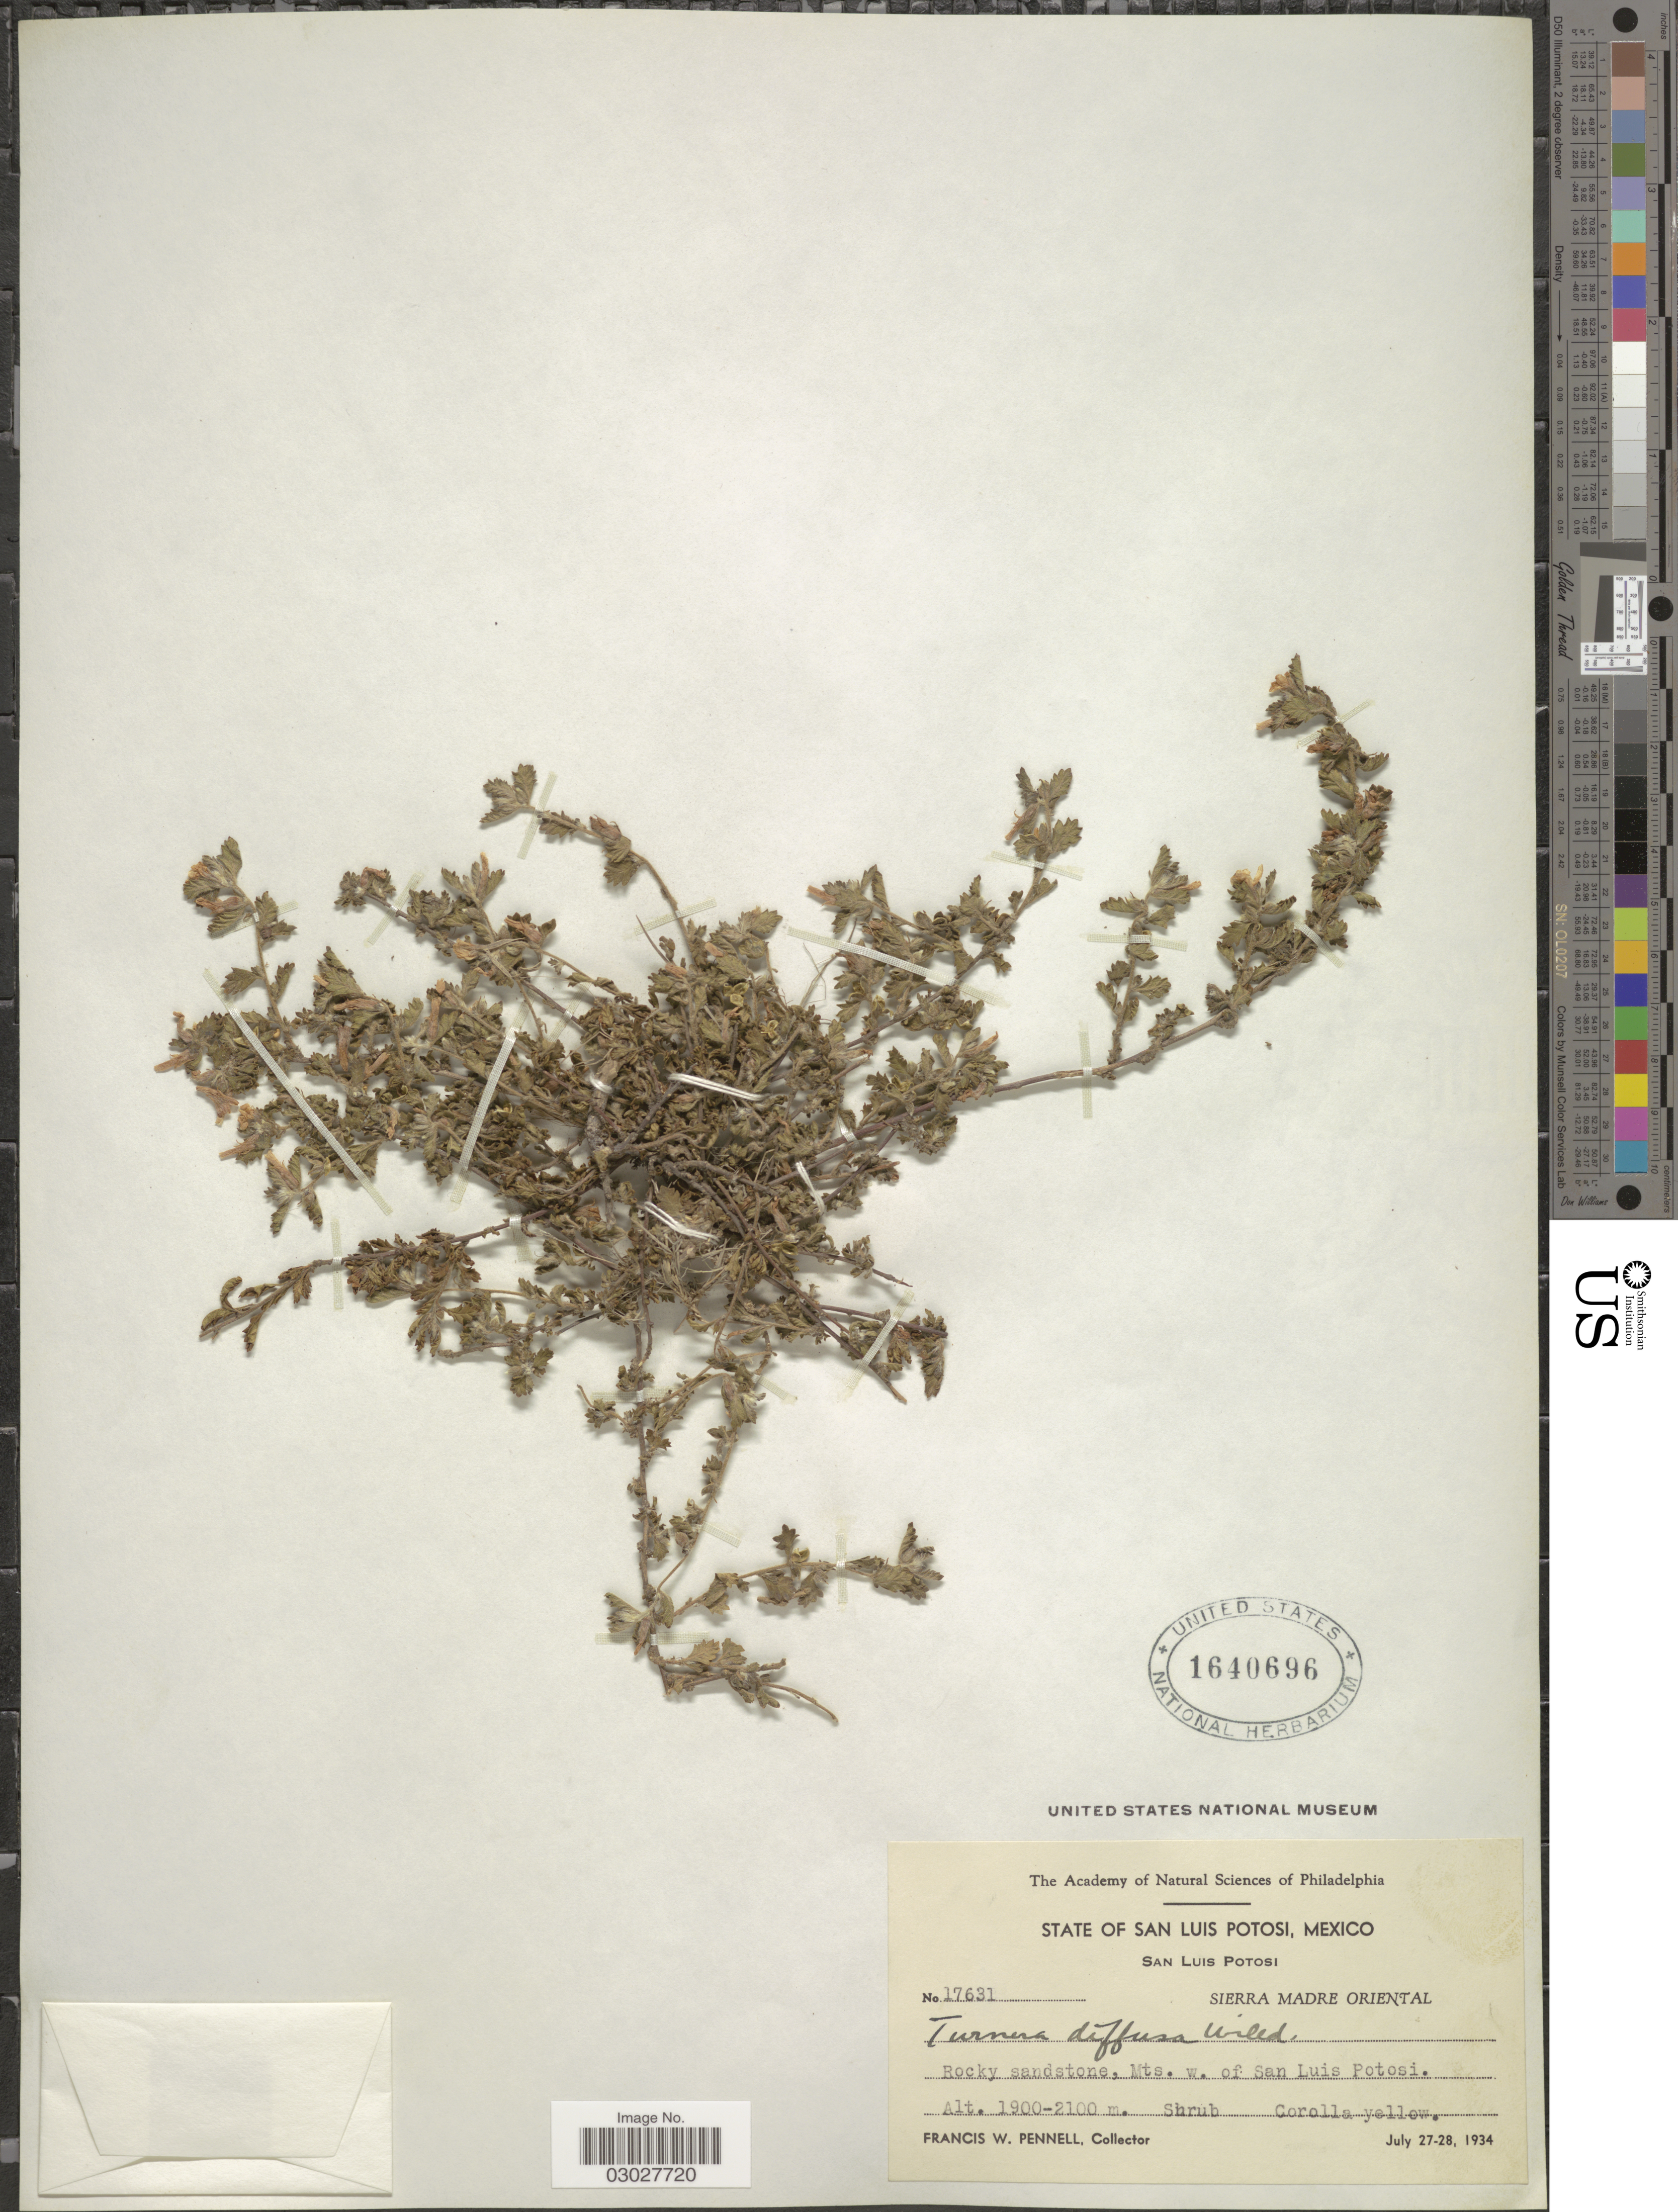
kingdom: Plantae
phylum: Tracheophyta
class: Magnoliopsida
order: Malpighiales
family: Turneraceae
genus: Turnera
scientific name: Turnera diffusa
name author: Willd. ex Schult.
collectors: F. W. Pennell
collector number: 17631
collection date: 1934-07-27/1934-07-28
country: Mexico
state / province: San Luis Potosí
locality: San Luis Potosi. Sierra Madre Oriental. Mts. w. of San Luis Potosi.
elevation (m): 1900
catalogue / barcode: US 1640696